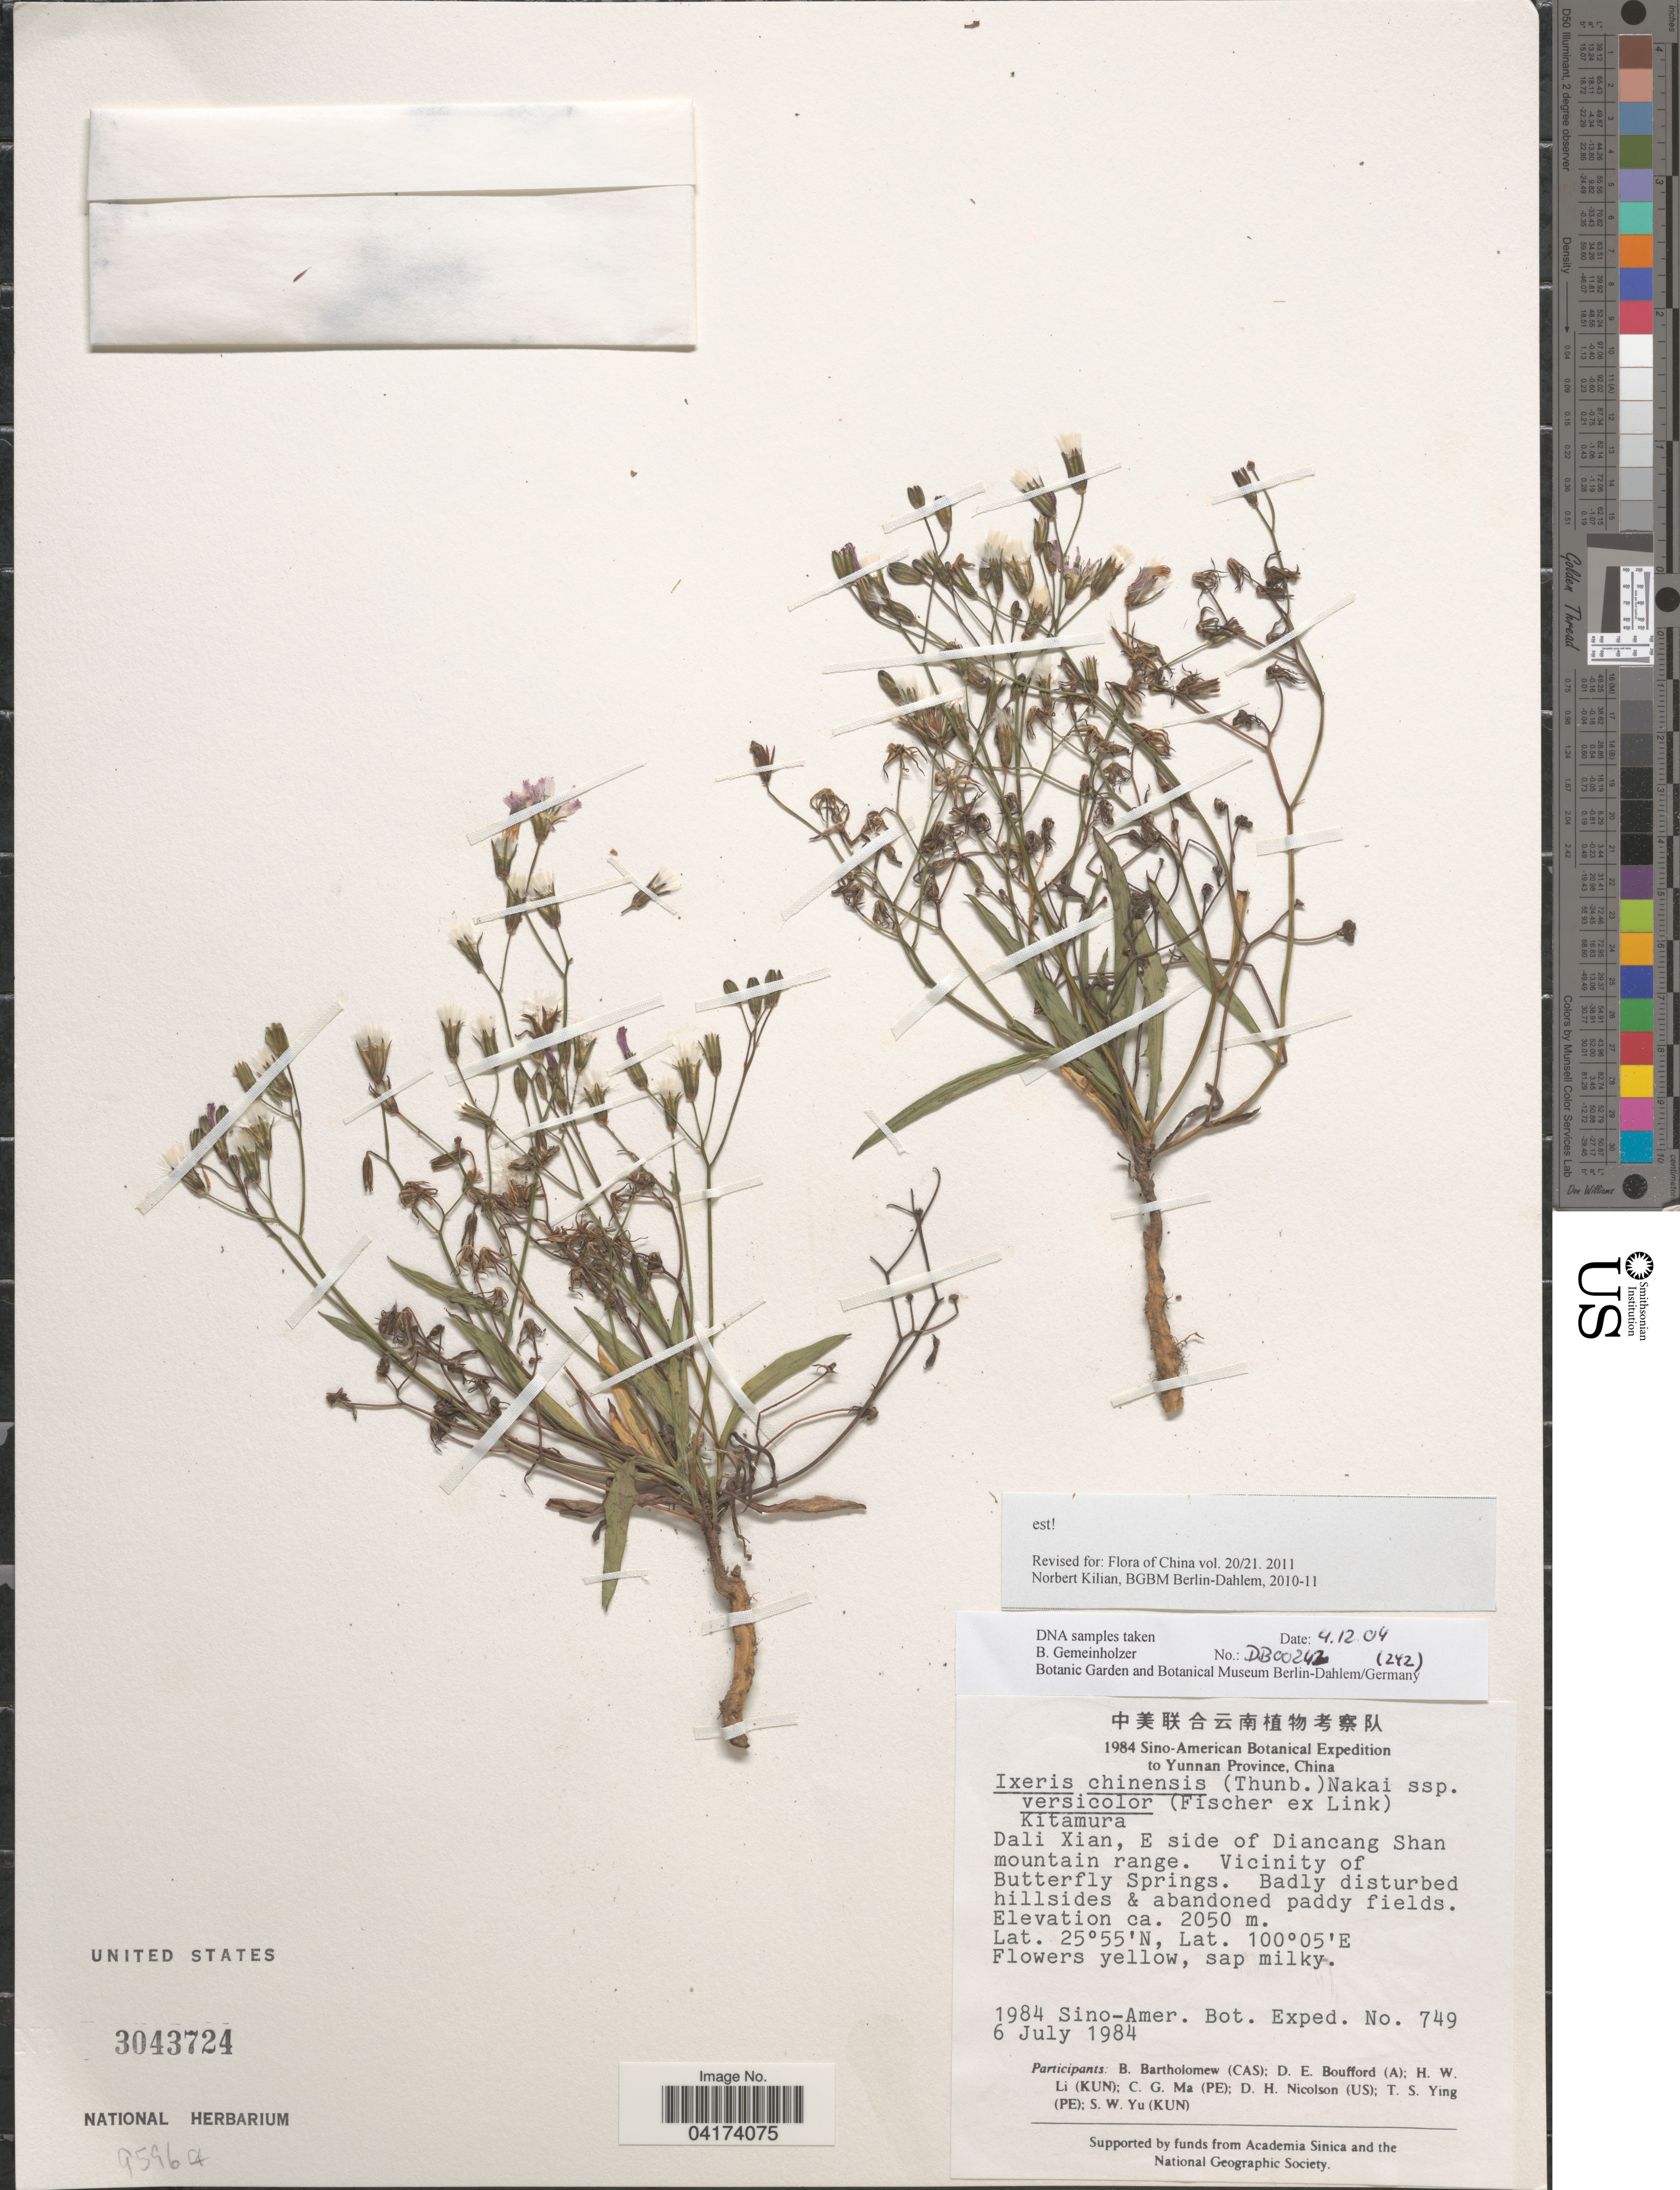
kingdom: Plantae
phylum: Tracheophyta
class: Magnoliopsida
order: Asterales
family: Asteraceae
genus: Ixeris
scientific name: Ixeris chinensis subsp. versicolor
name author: (Fisch. ex Link) Kitam.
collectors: B. Bartholomew, D. E. Boufford, H. W. Li, C. Ma & et al.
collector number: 749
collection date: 1984-07-06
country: China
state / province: Yunnan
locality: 1984 Sino-American Botanical Expedition. Dali Xian, E side of Diancang Shan mountain range. Vicinity of Butterfly Springs.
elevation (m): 2050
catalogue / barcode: US 3043724